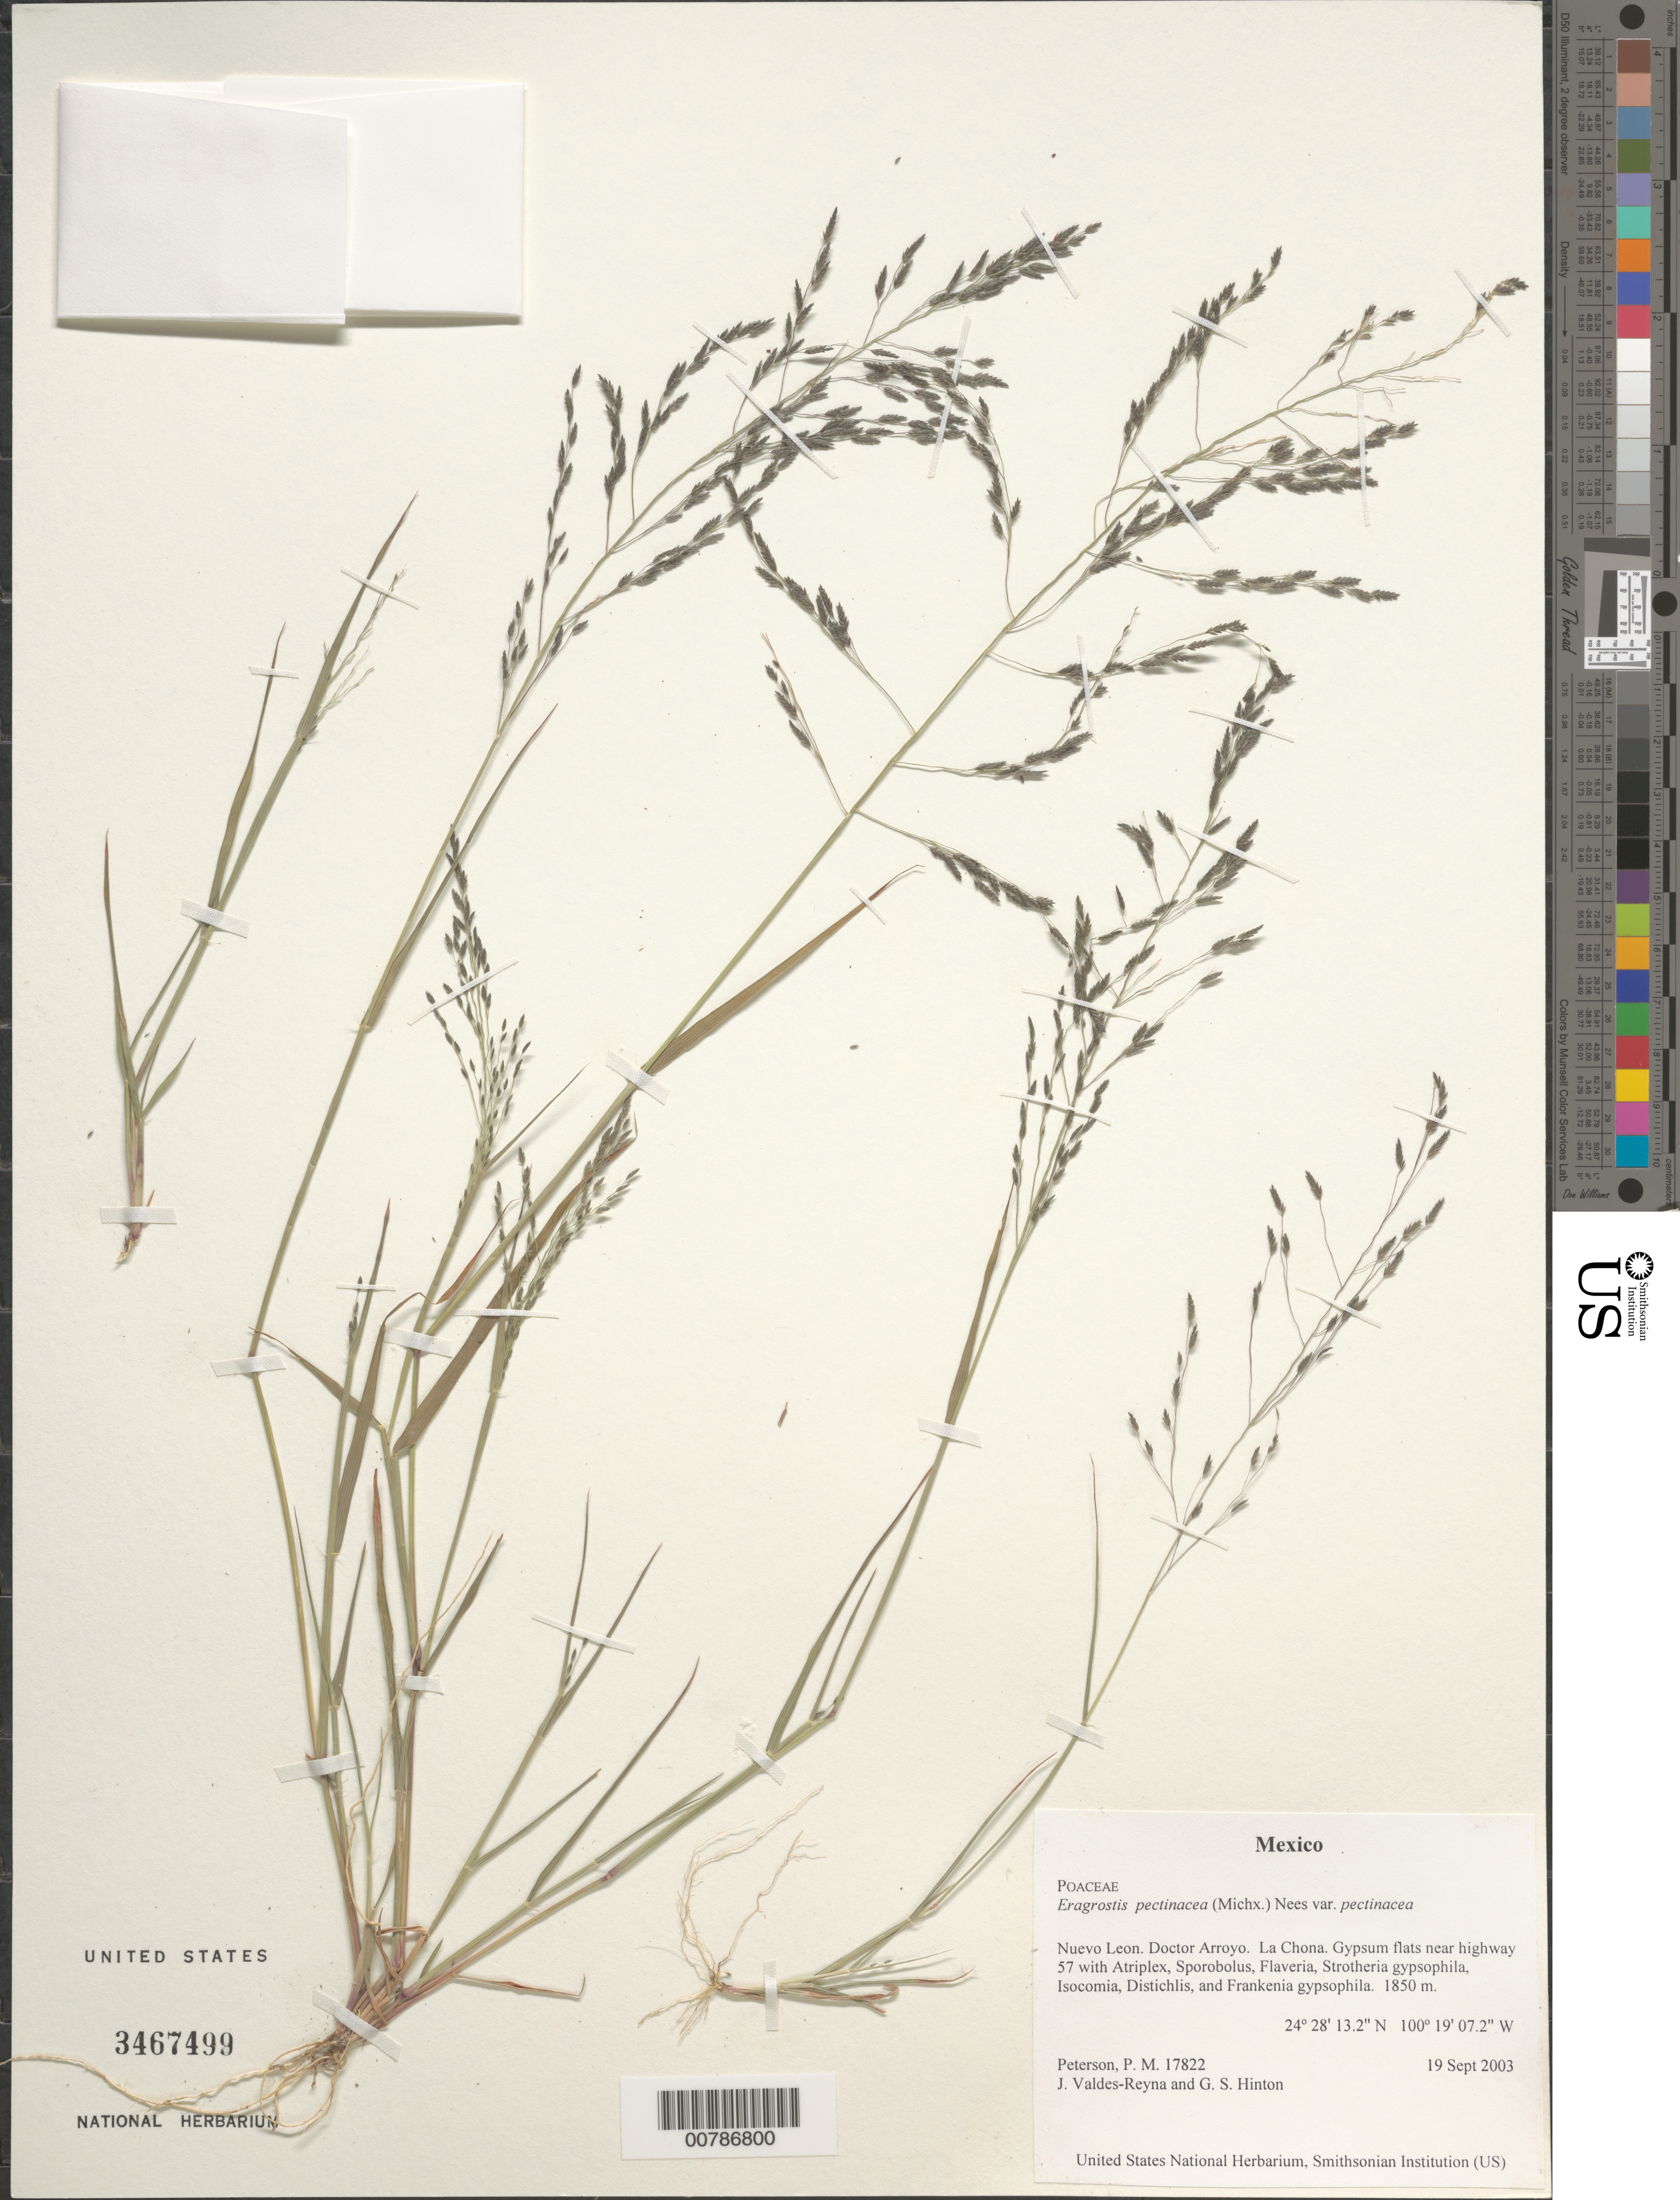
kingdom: Plantae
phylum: Tracheophyta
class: Liliopsida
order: Poales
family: Poaceae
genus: Eragrostis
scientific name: Eragrostis pectinacea var. pectinacea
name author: (Michx.) Nees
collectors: P. M. Peterson, J. Valdés-Reyna & H. Hinton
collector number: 17822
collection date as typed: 19 Sep 2003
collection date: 2003-09-19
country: Mexico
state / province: Nuevo León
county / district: Doctor Arroyo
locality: La Chona. Gypsum flats near highway 57 with Atriplex, Sporobolus, Flaveria, Strotheria gypsophila, Isocomia, Distichlis, and Frankenia gypsophila.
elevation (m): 1850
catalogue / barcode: US 3467499